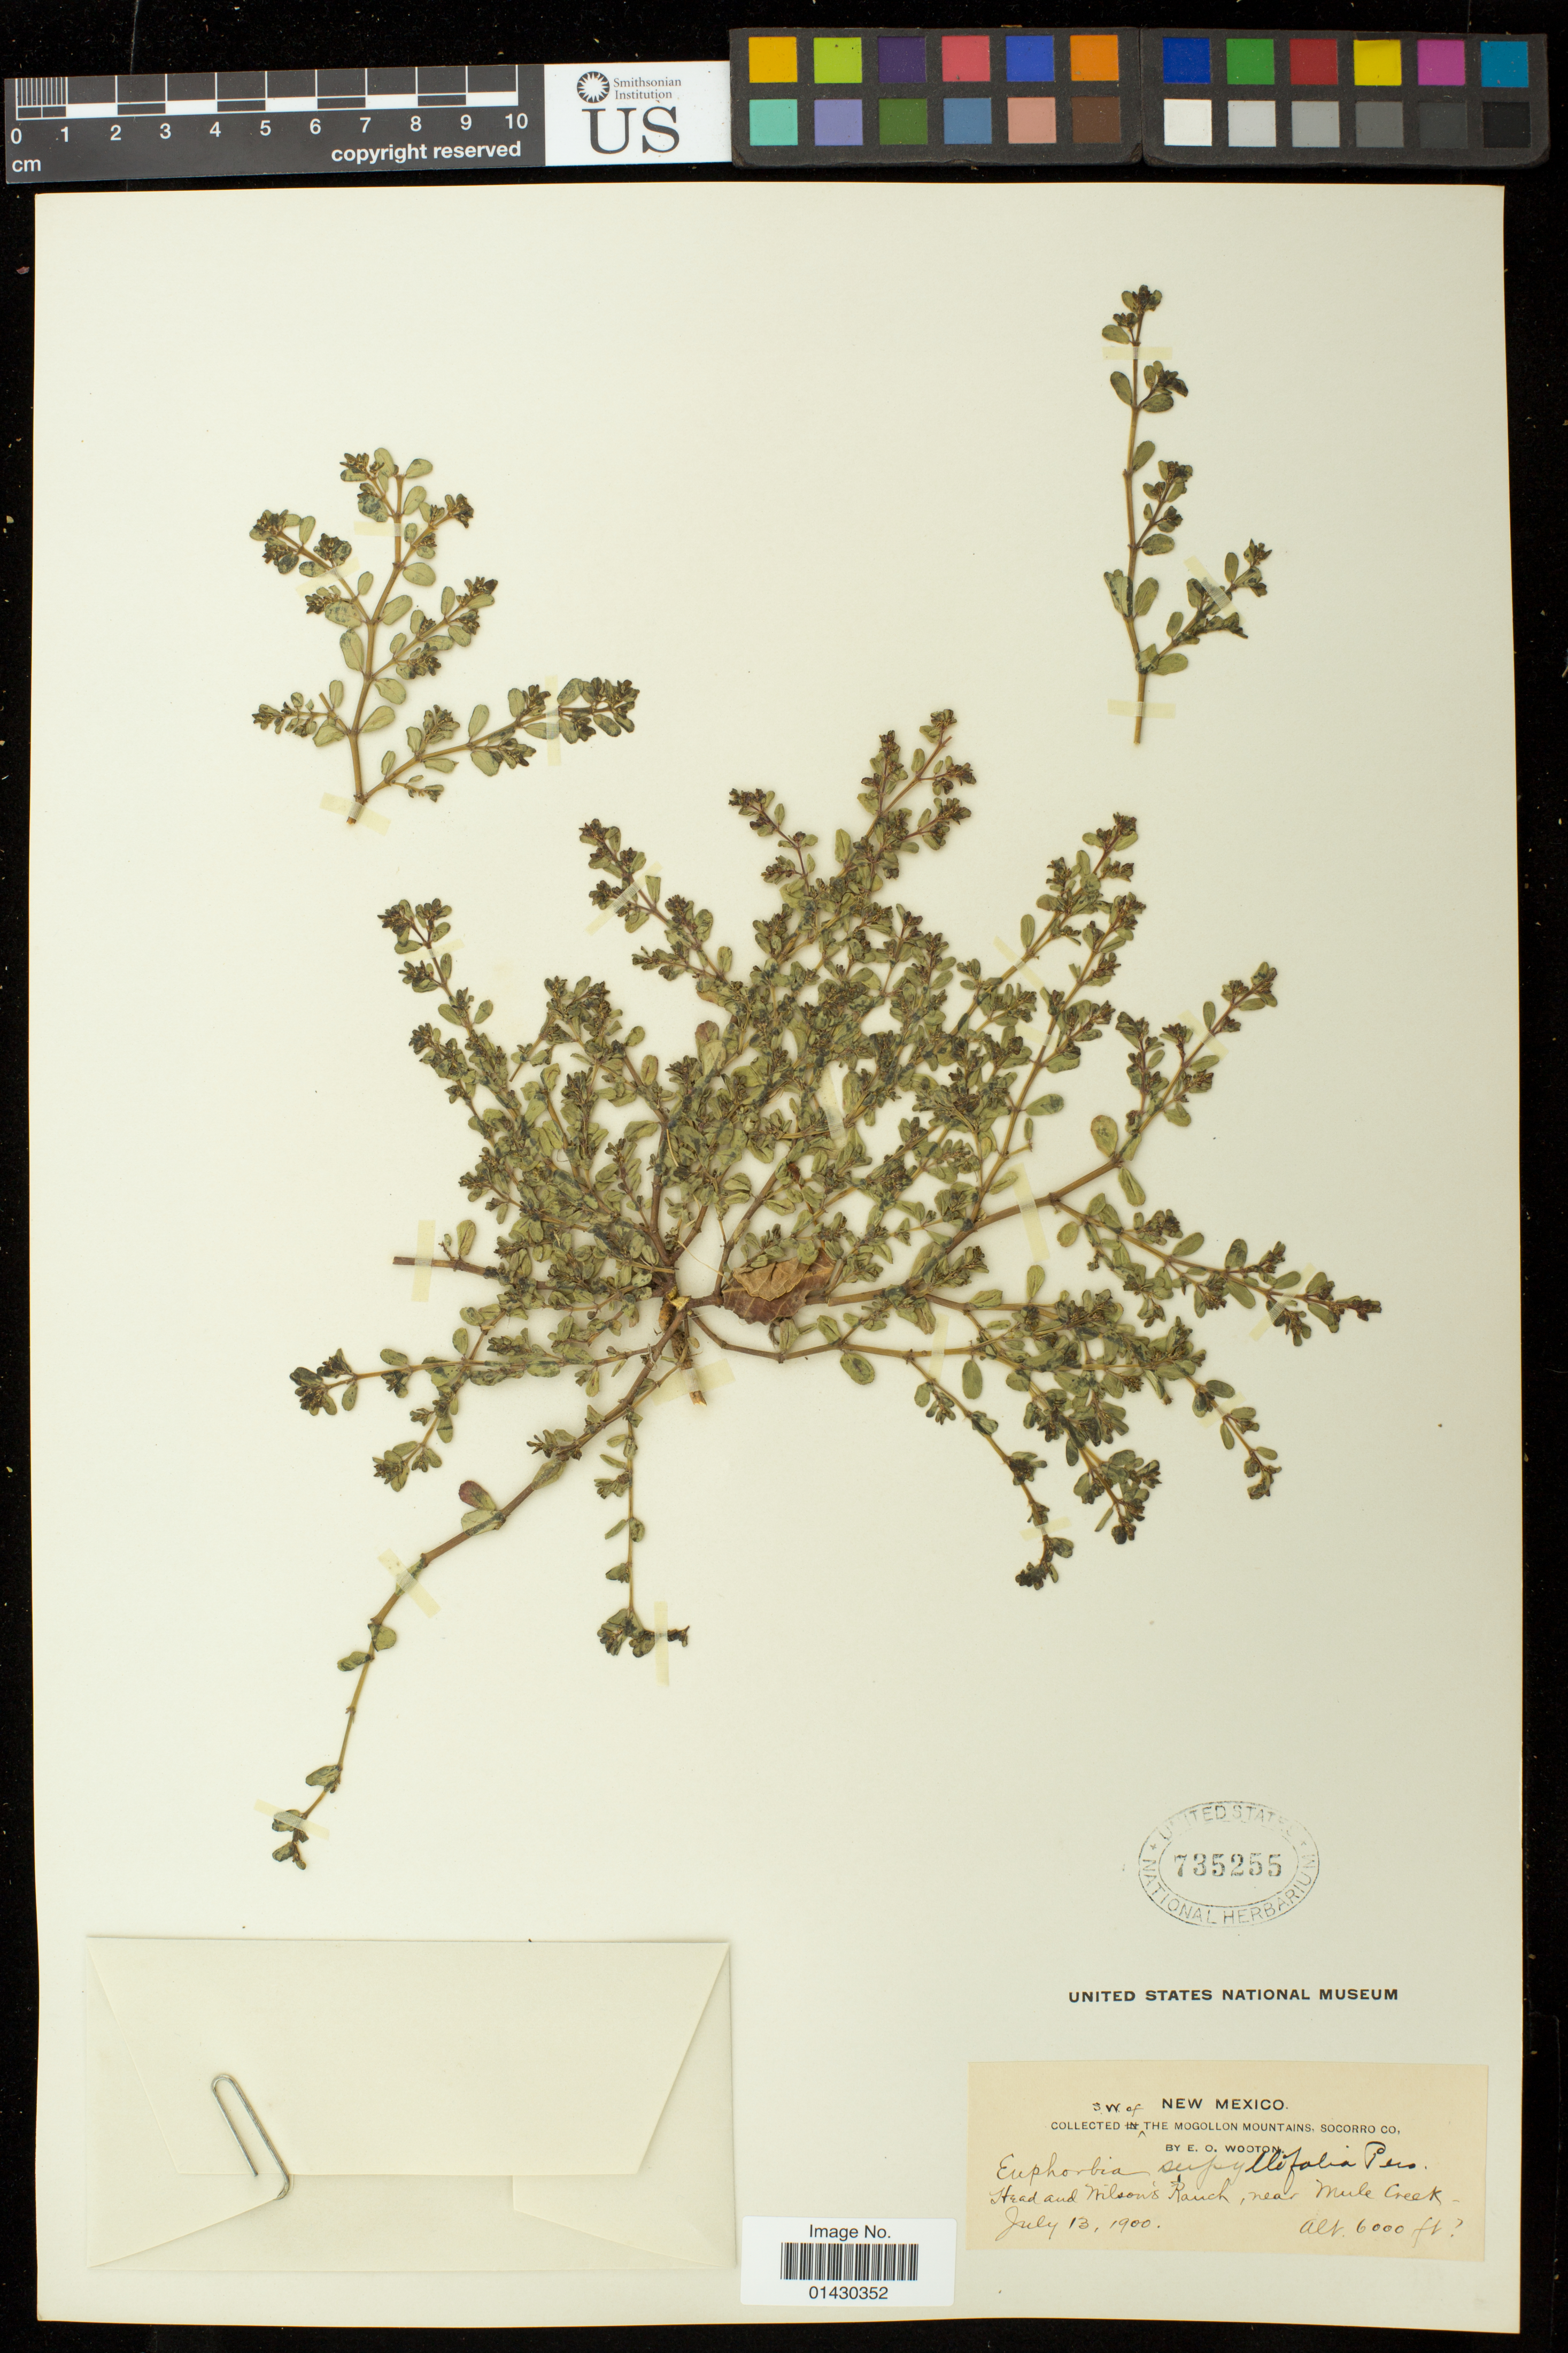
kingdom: Plantae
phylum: Tracheophyta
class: Magnoliopsida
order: Malpighiales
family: Euphorbiaceae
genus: Euphorbia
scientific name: Euphorbia serpillifolia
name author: Pers.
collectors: E. O. Wooton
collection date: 1900-07-13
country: United States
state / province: New Mexico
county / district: Socorro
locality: S.W. of the Mogollon Mountains; Head and Nilson's Ranch, near Mule Creek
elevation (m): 1829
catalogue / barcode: US 735255